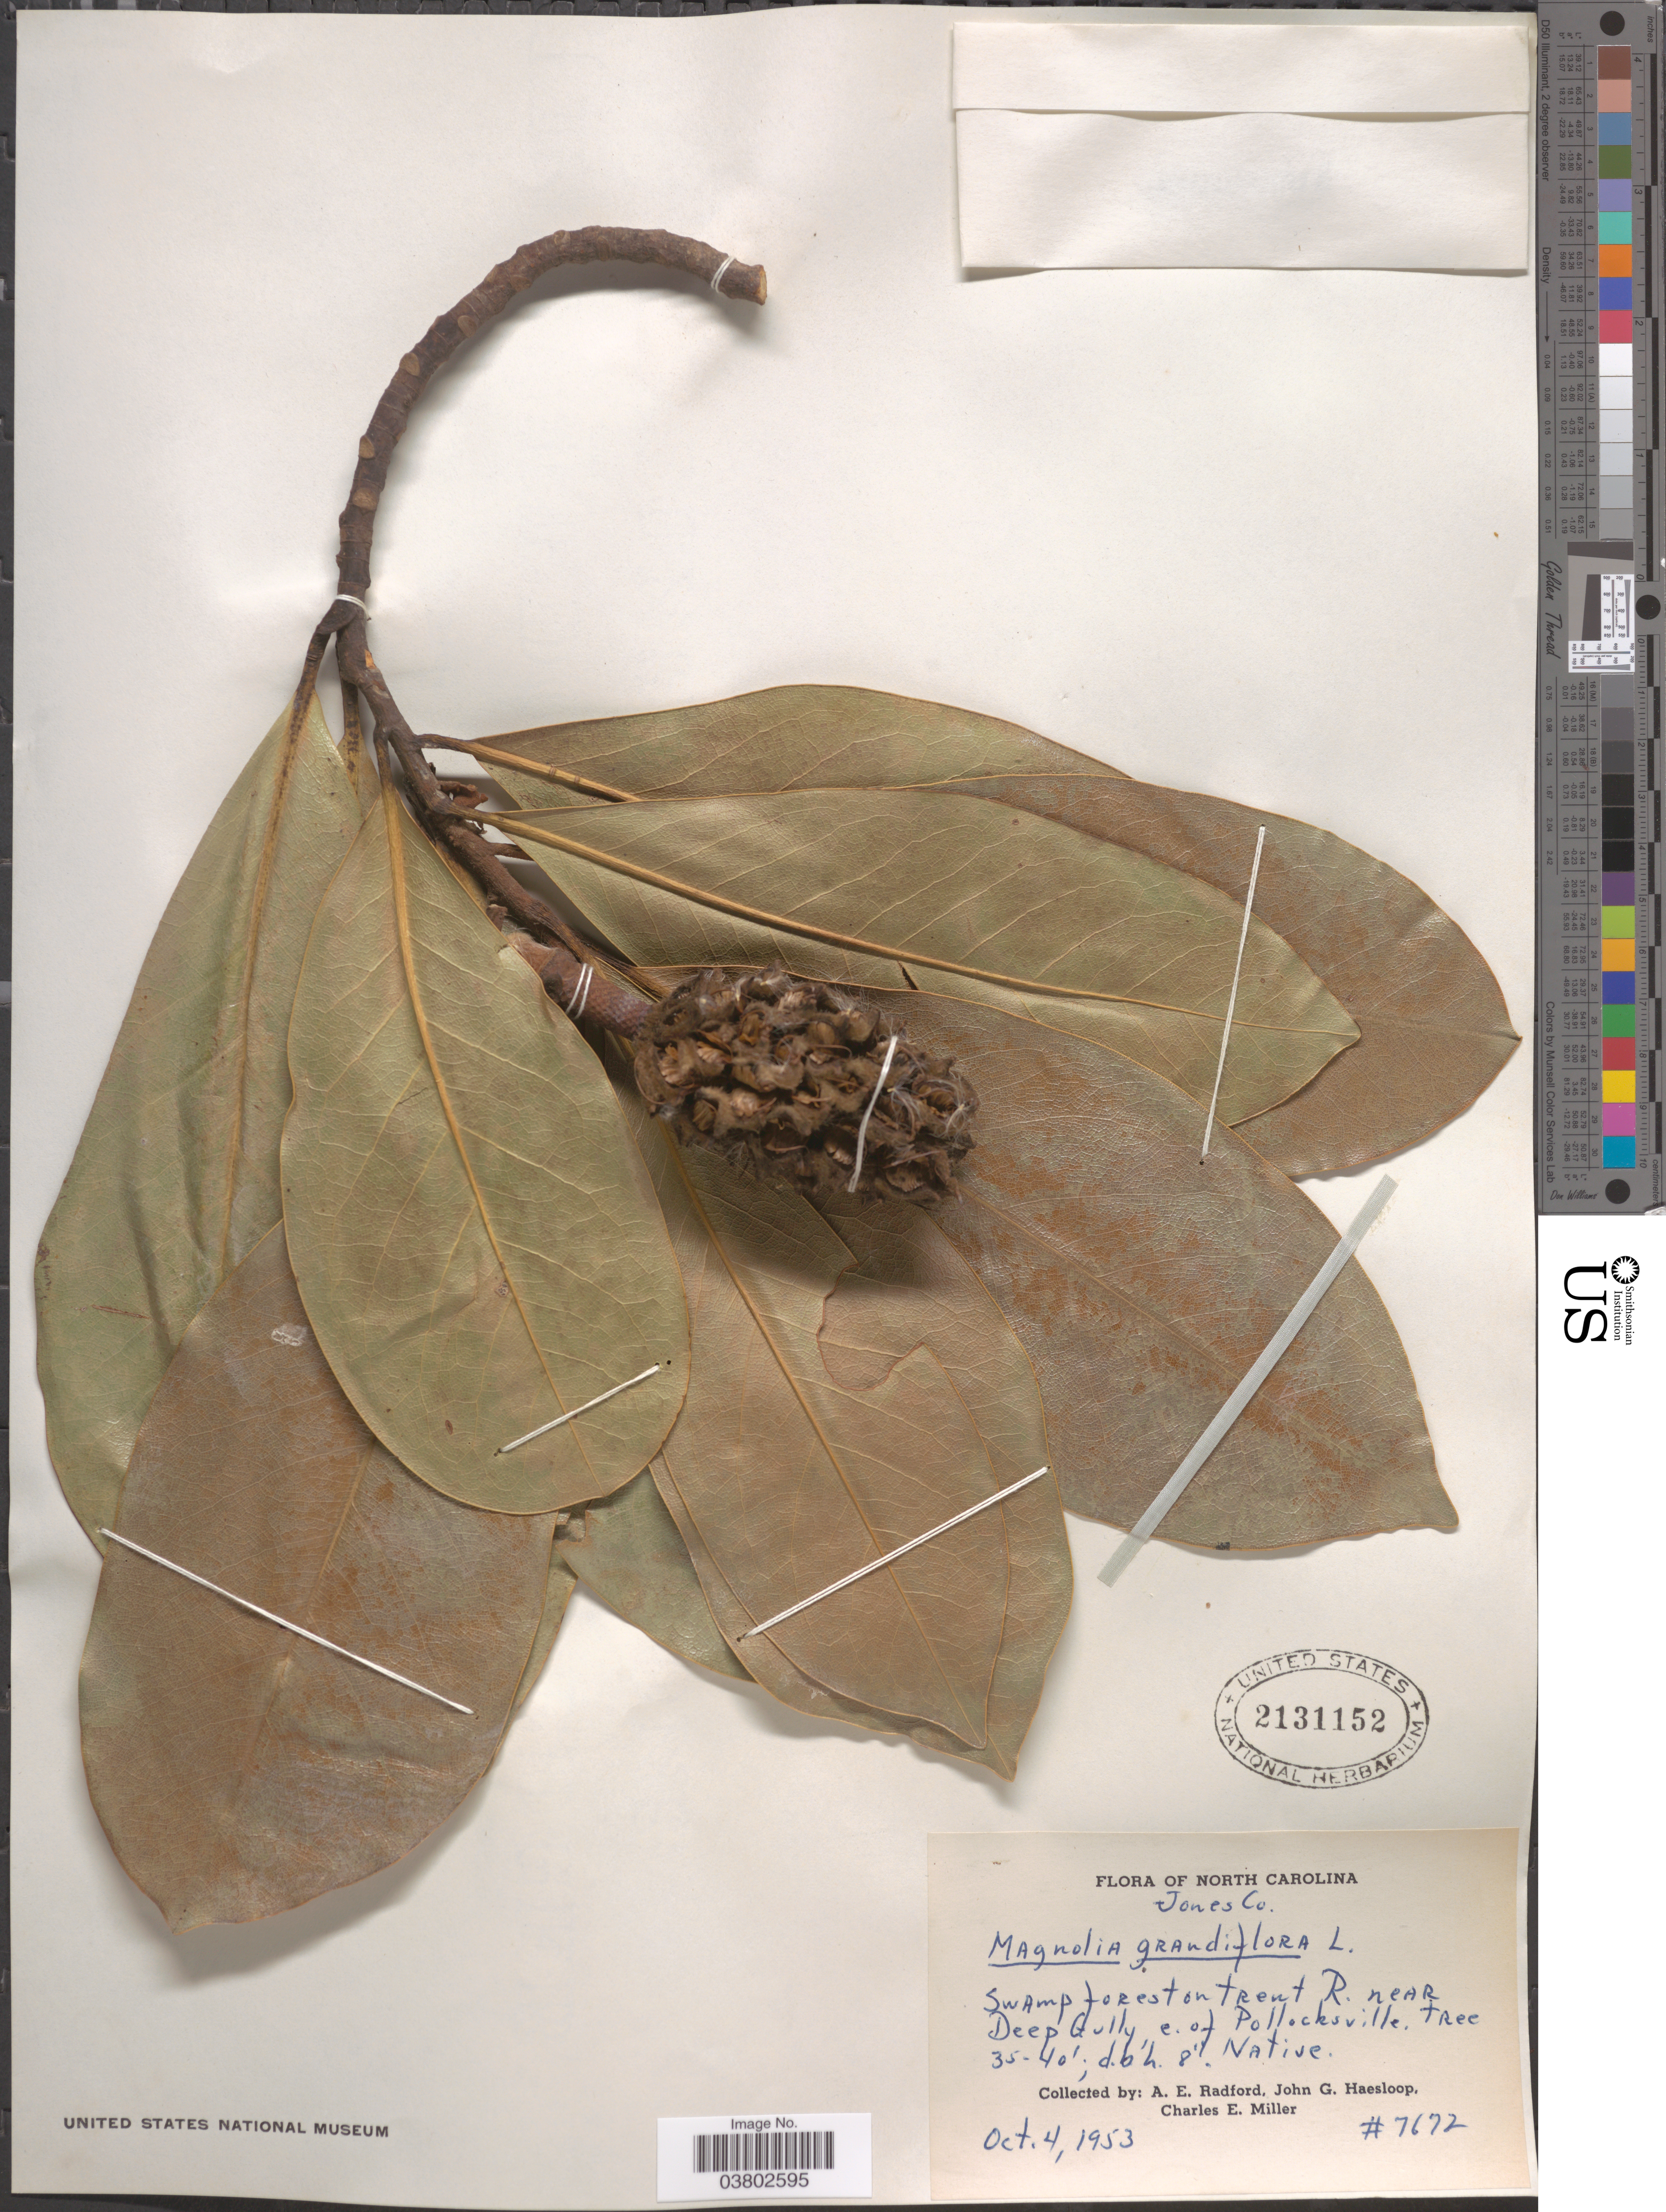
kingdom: Plantae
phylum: Tracheophyta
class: Magnoliopsida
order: Magnoliales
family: Magnoliaceae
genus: Magnolia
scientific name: Magnolia grandiflora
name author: L.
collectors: A. E. Radford, J. Haesloop & C. E. Miller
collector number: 7672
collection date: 1953-10-04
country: United States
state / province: North Carolina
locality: Jones Co. Swamp forest on trent R. near Deep Gully, e. of Pollocksville.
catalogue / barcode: US 2131152